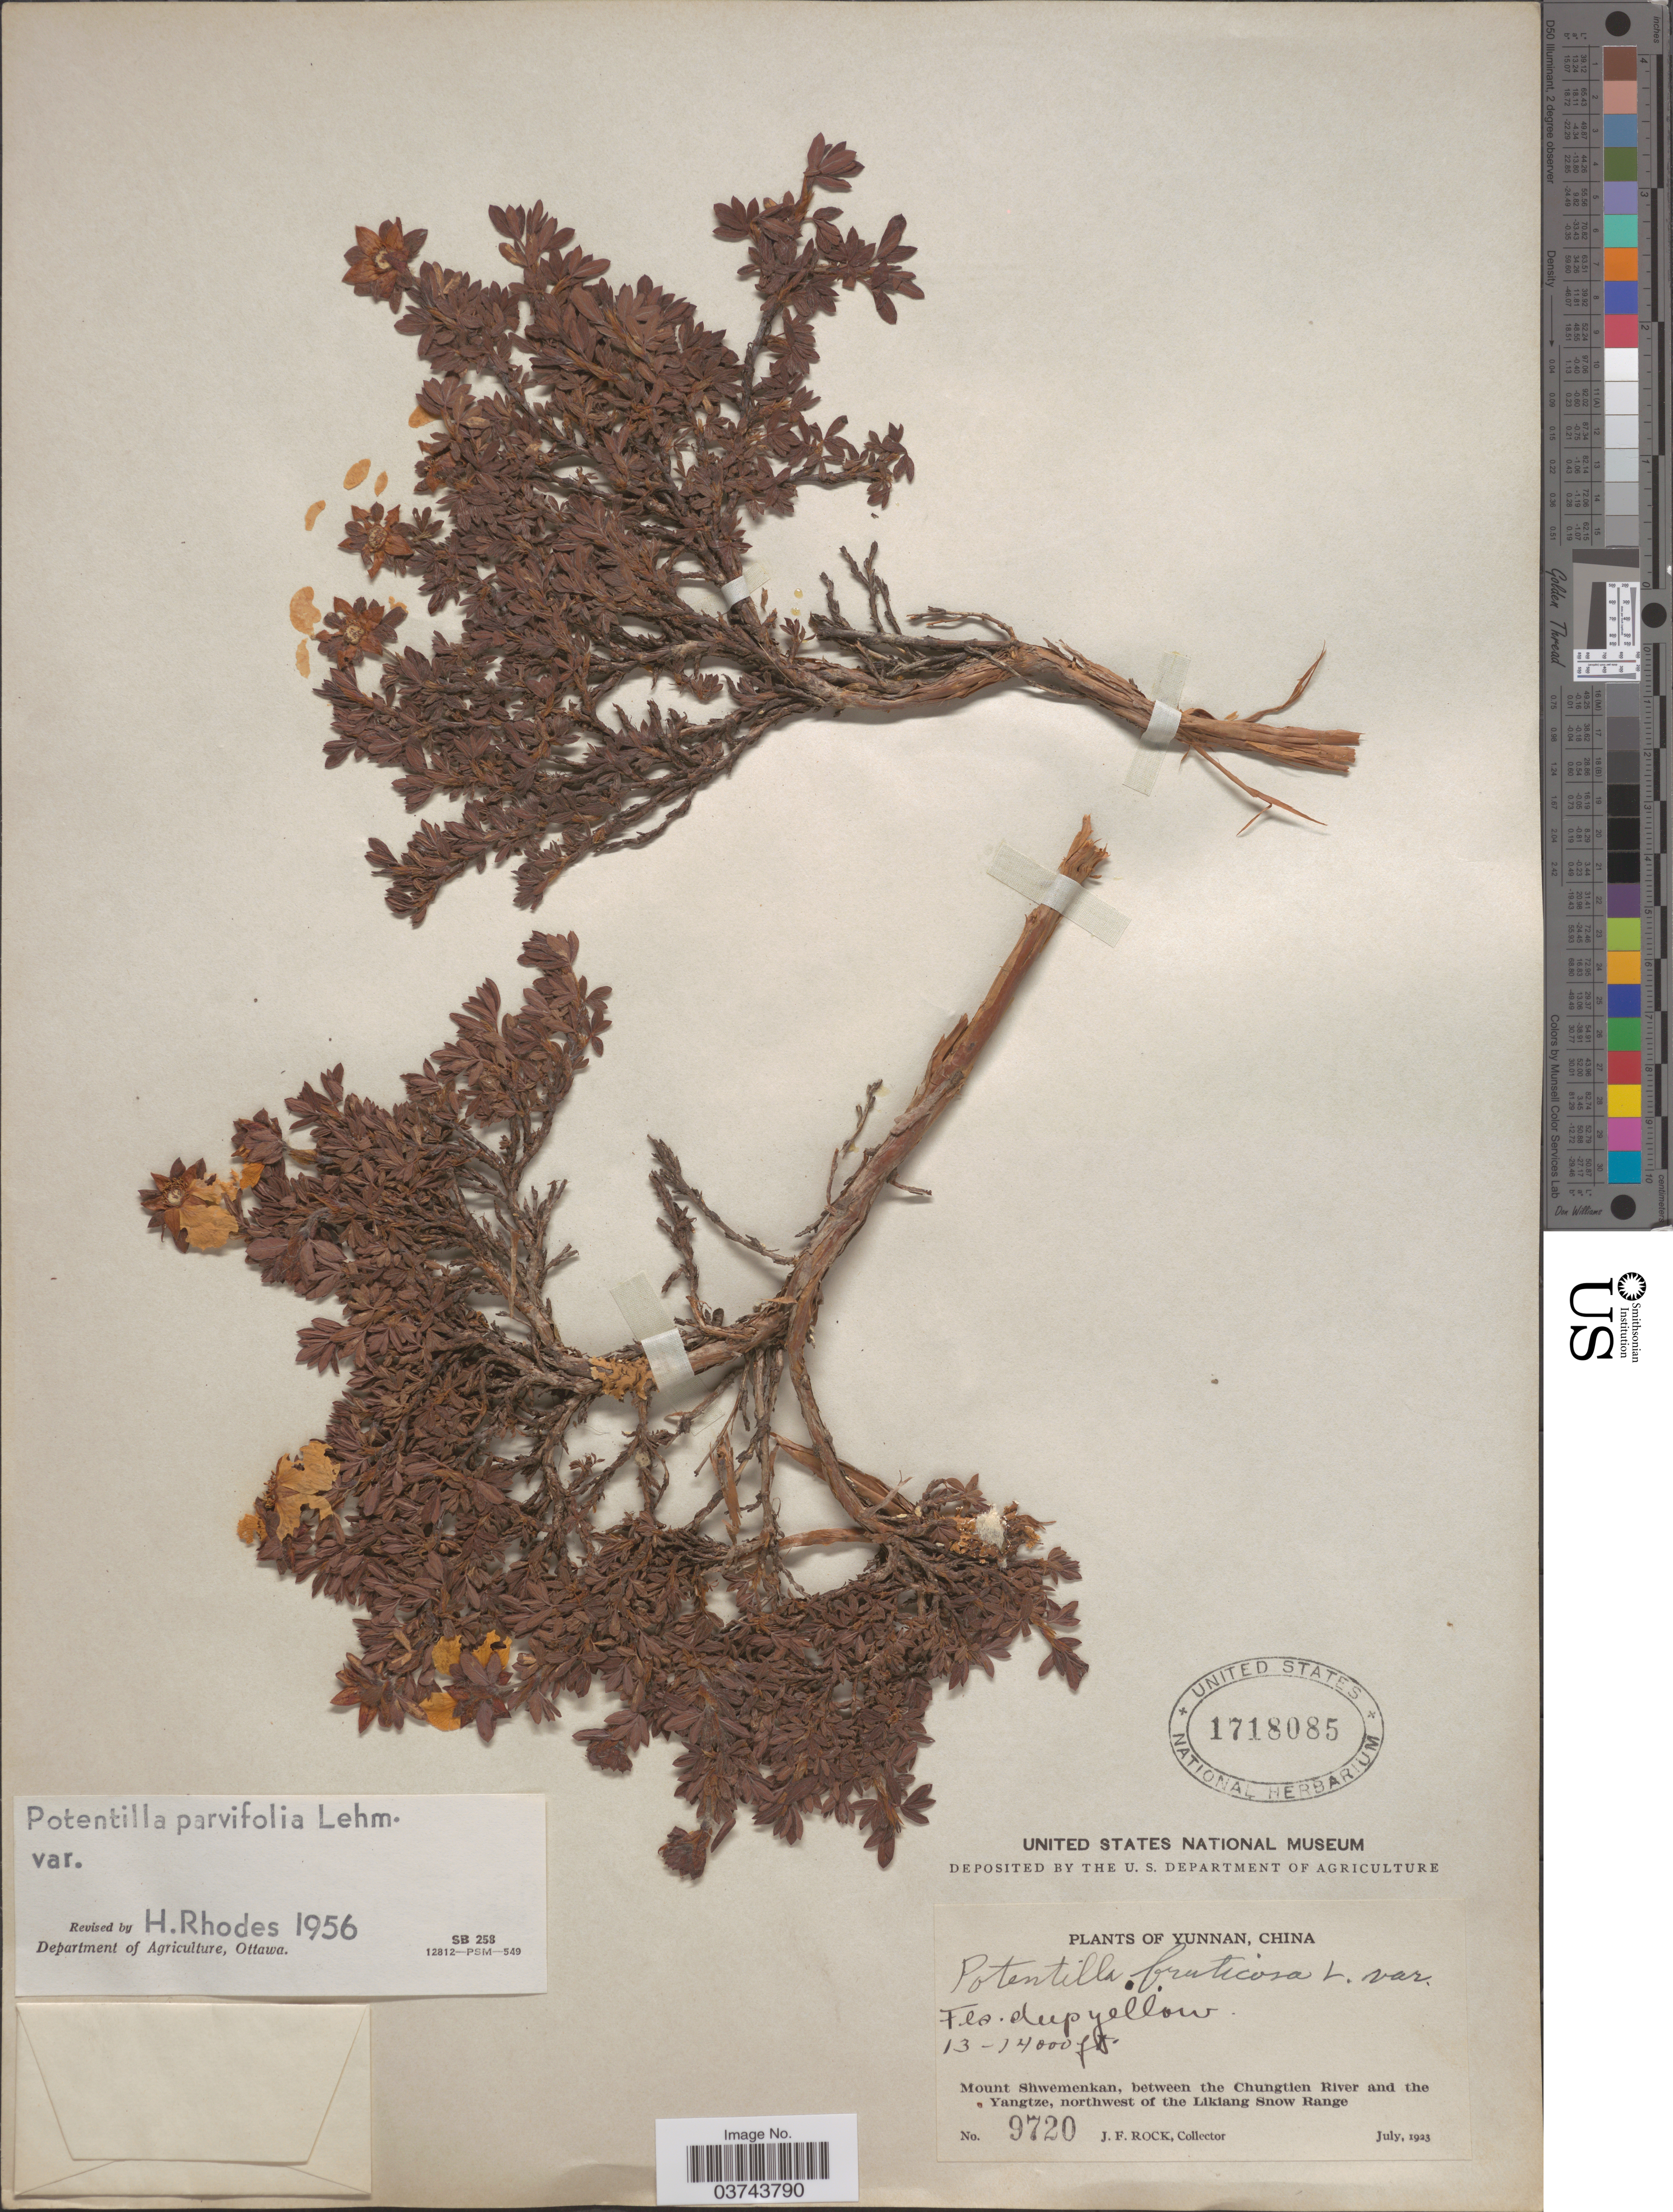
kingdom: Plantae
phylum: Tracheophyta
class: Magnoliopsida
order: Rosales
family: Rosaceae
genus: Dasiphora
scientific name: Dasiphora parvifolia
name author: (Fisch. ex Lehm.) Juz.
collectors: J. Rock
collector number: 9720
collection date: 1923-07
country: China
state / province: Yunnan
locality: Mount Shwemenkan, between the Chungtien River and the Yangtze, northwest of the Likiang Snow Range.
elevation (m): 3962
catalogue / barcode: US 1718085